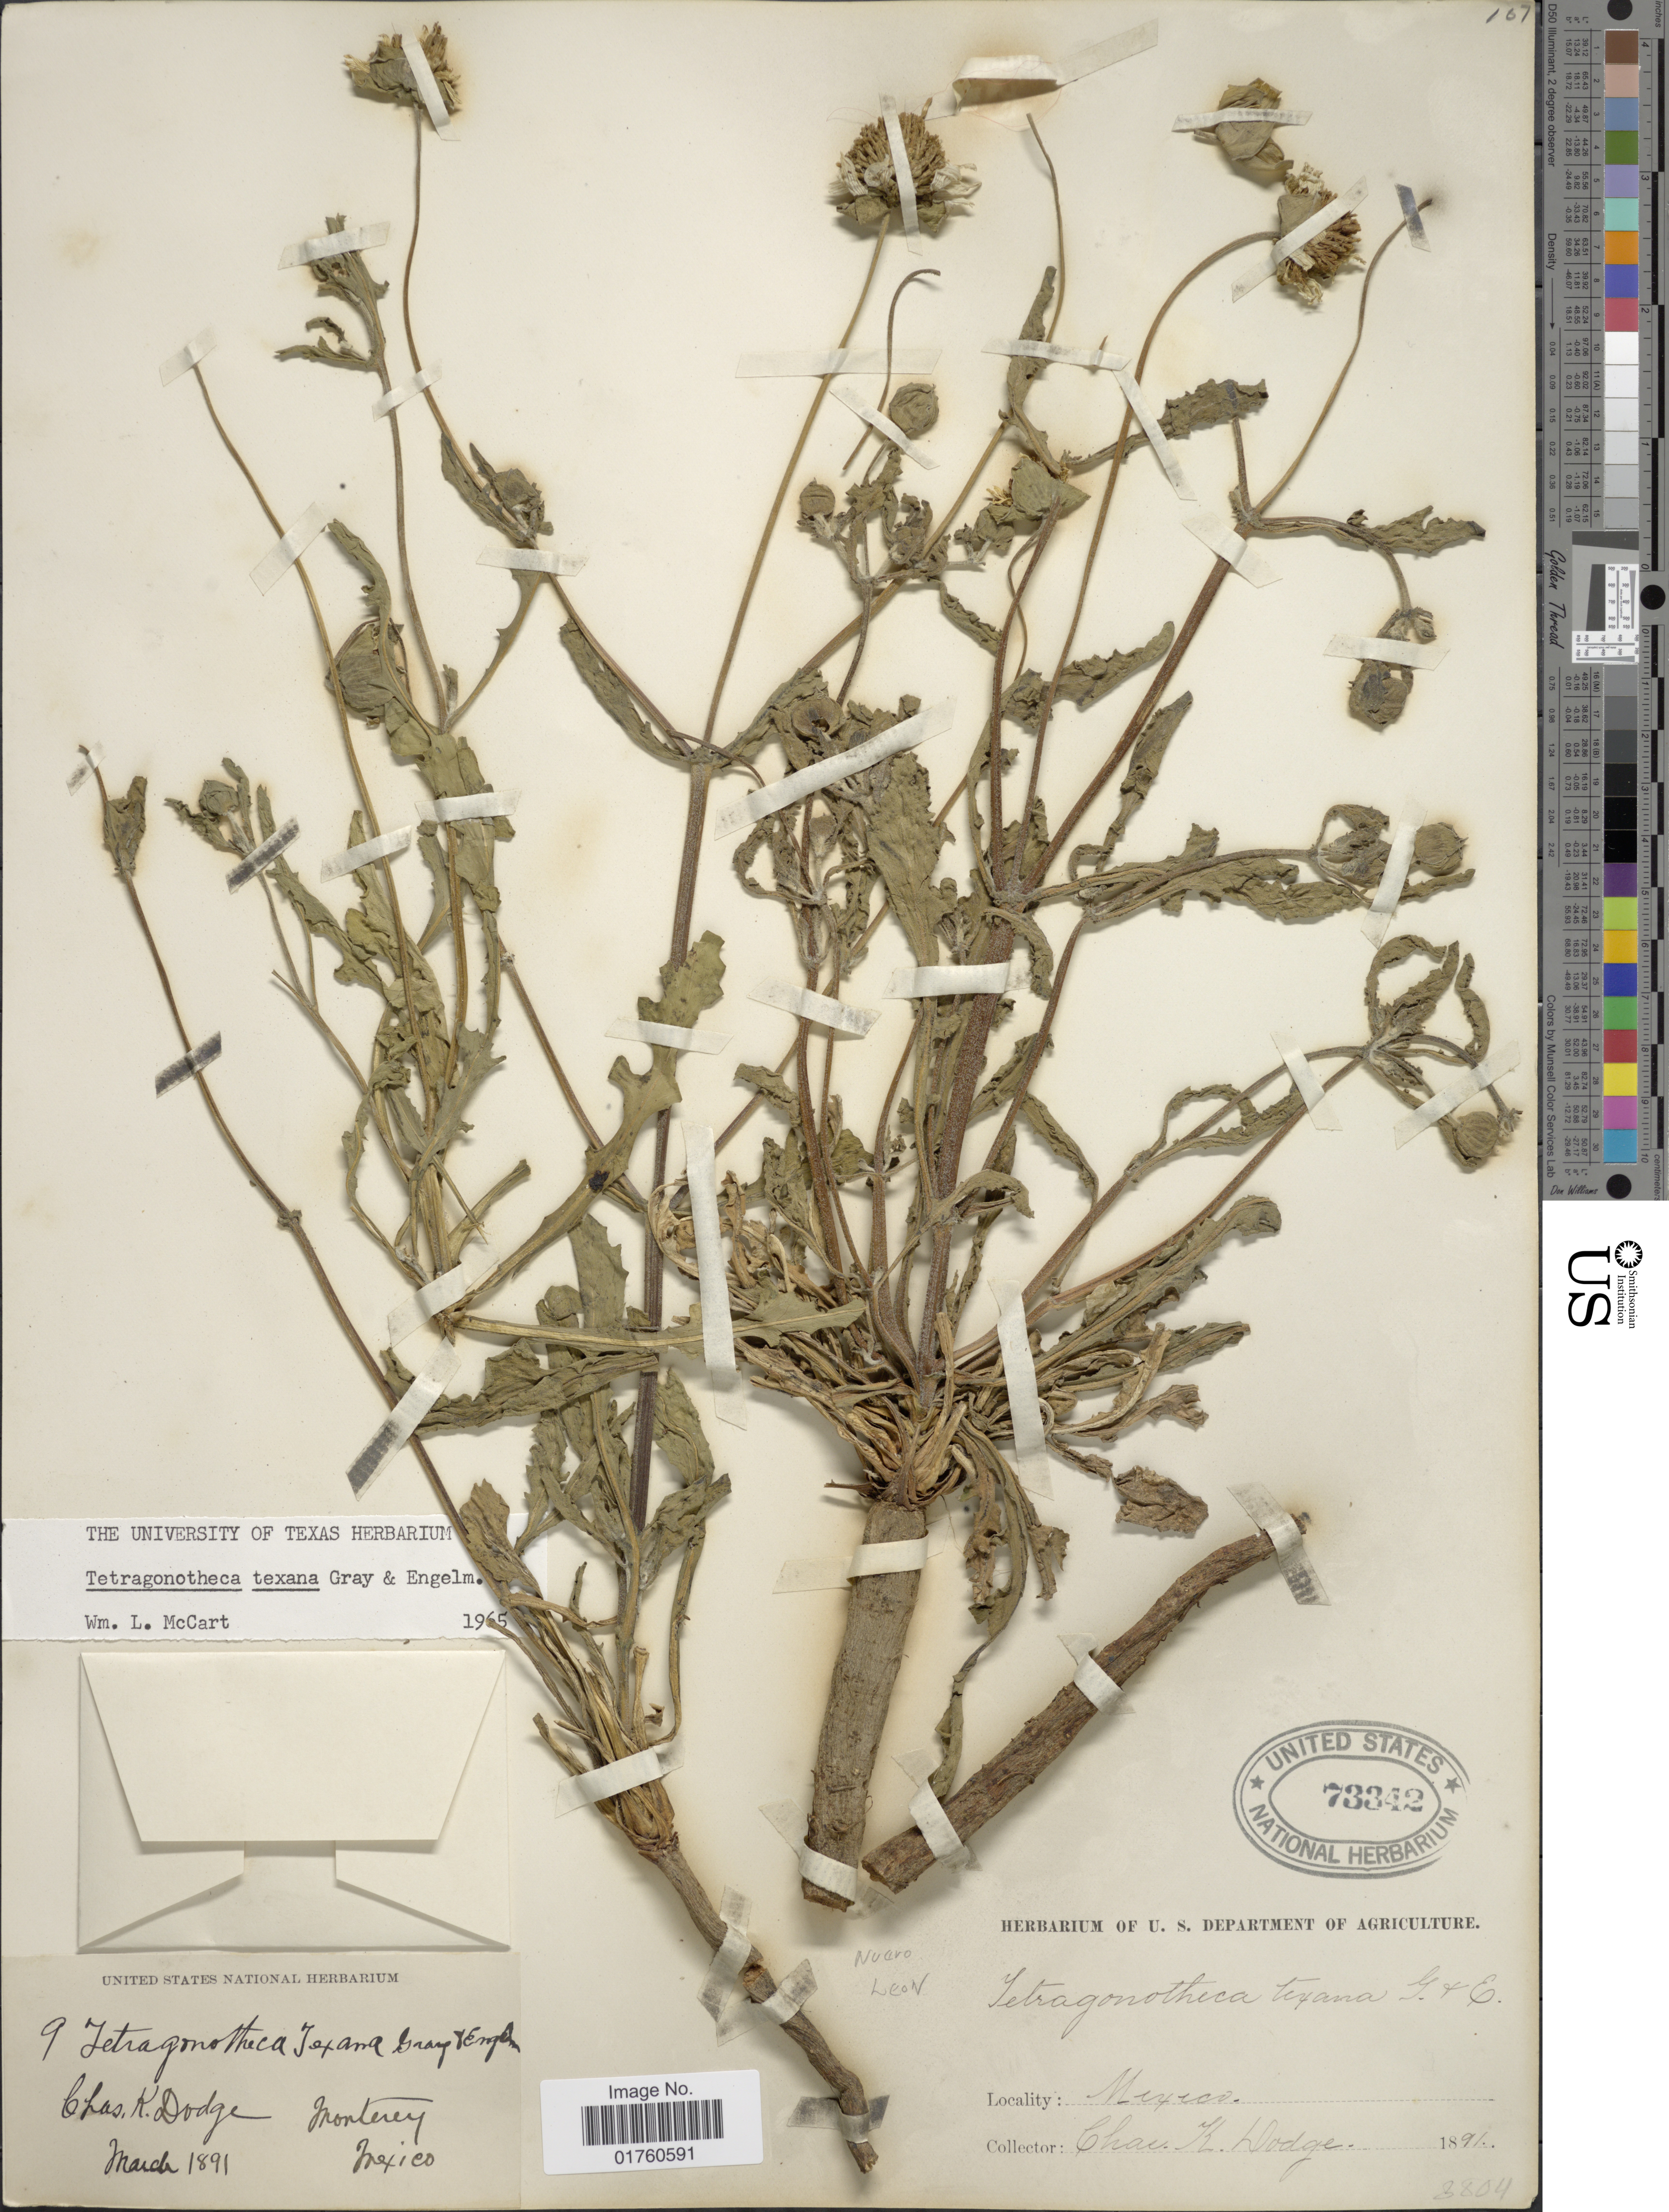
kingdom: Plantae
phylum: Tracheophyta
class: Magnoliopsida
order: Asterales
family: Asteraceae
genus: Tetragonotheca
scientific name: Tetragonotheca texana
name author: A. Gray & Engelm.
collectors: C. Dodge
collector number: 9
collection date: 1891-03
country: Mexico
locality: Monterey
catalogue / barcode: US 73342